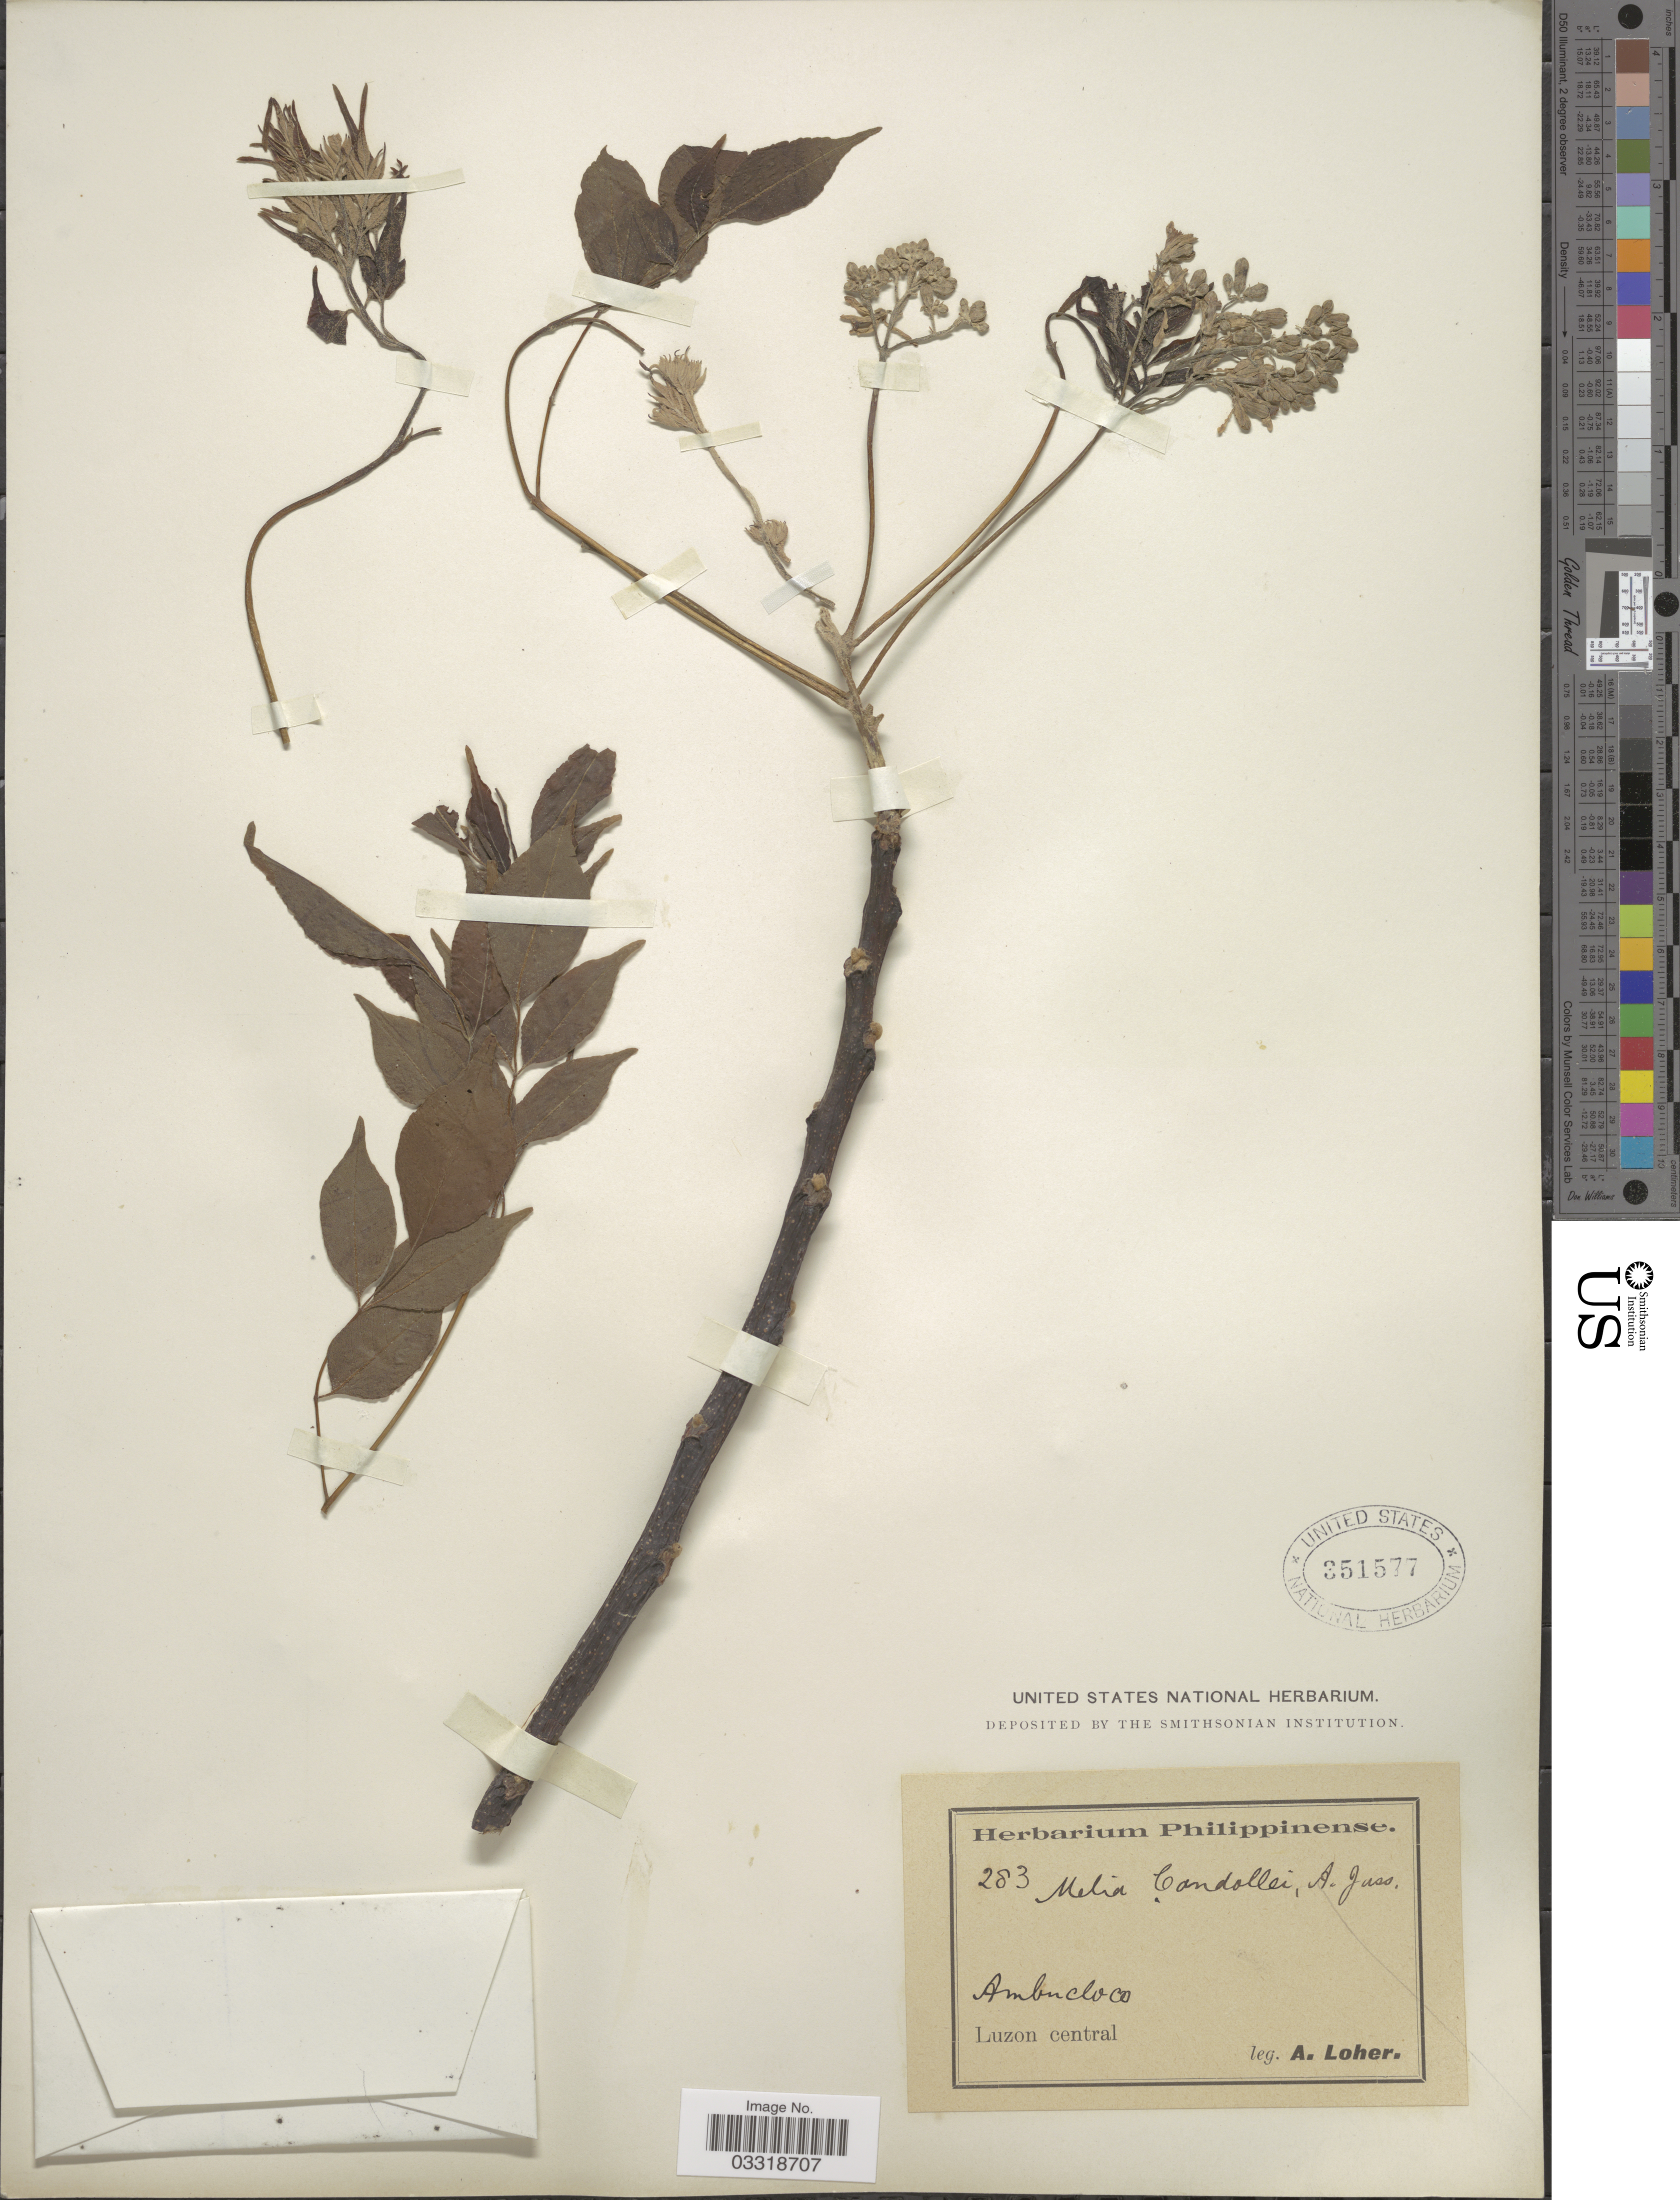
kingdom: Plantae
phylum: Tracheophyta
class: Magnoliopsida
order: Sapindales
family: Meliaceae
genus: Melia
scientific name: Melia dubia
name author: Cav.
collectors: A. Loher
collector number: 283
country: Philippines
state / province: Central Luzon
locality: Ambucloco (correct spelling: Ambuklao) Luzon central.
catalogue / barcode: US 351577